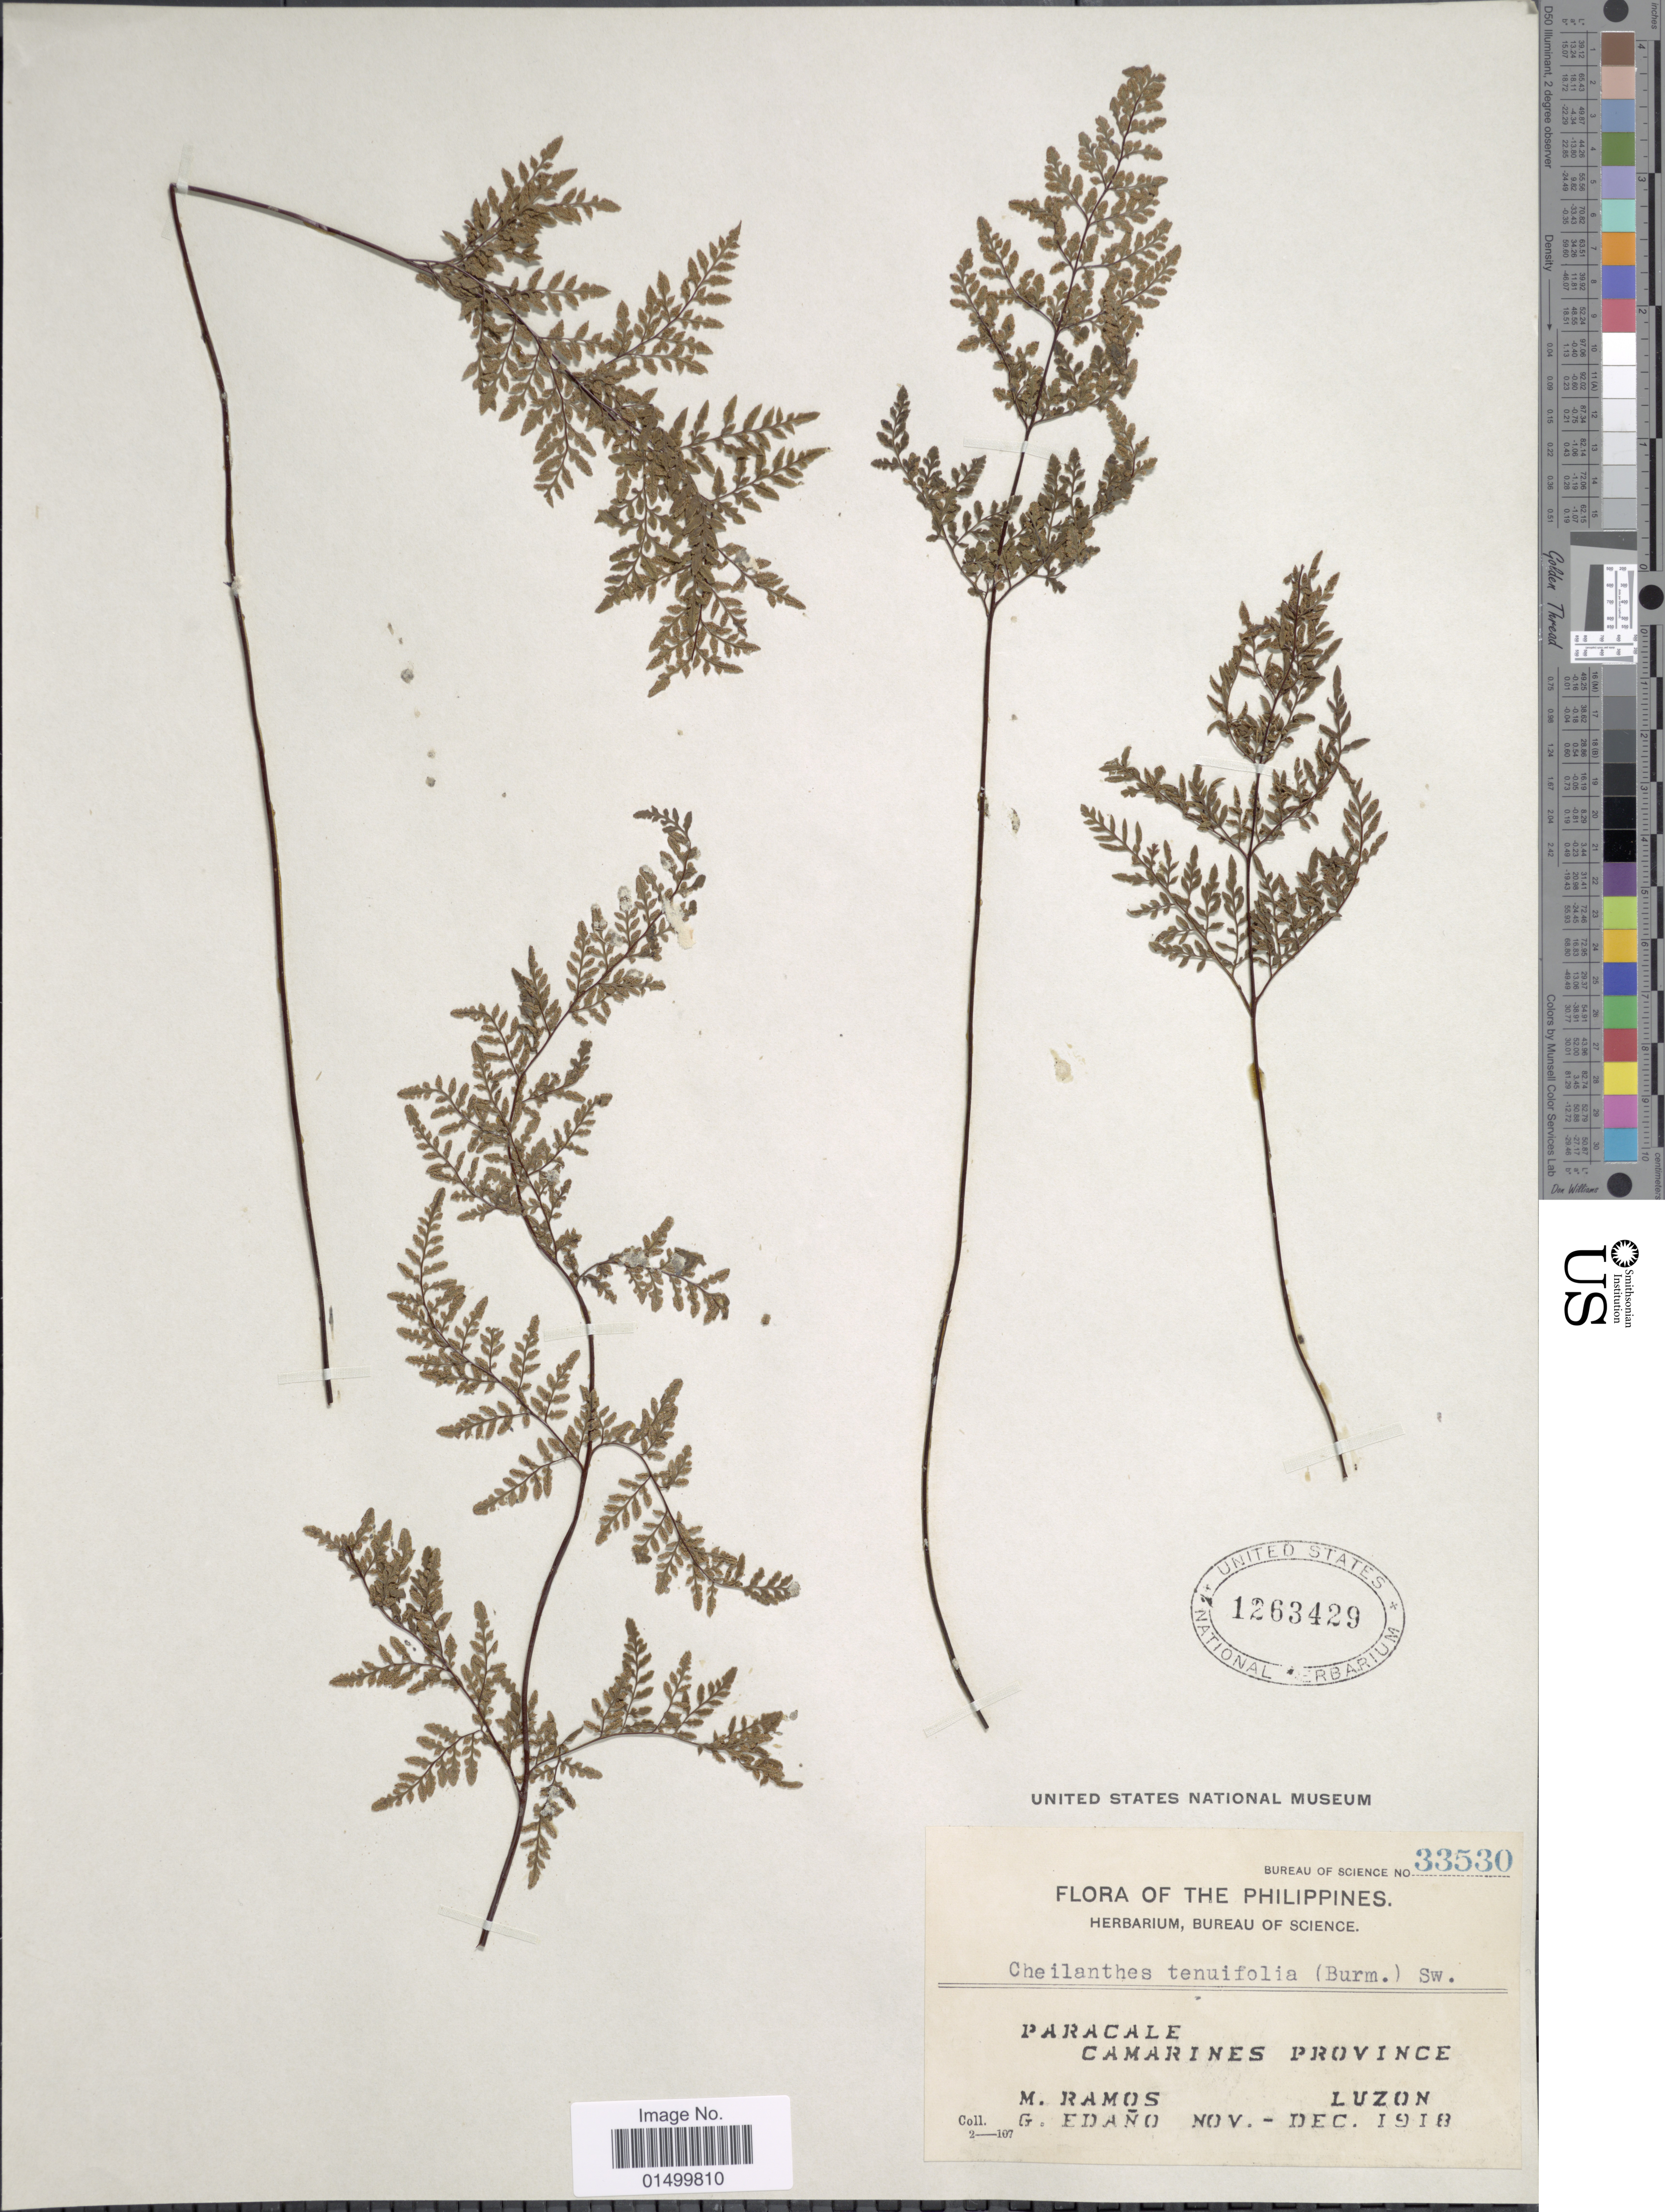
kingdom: Plantae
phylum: Tracheophyta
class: Polypodiopsida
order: Polypodiales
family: Pteridaceae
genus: Cheilanthes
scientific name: Cheilanthes tenuifolia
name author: (Burm. f.) Sw.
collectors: M. Ramos & G. Edaño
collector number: Bureau Of Science 33530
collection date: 1918-11/1918-12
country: Philippines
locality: Paracale, Camarines Province, Luzon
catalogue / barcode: US 1263429